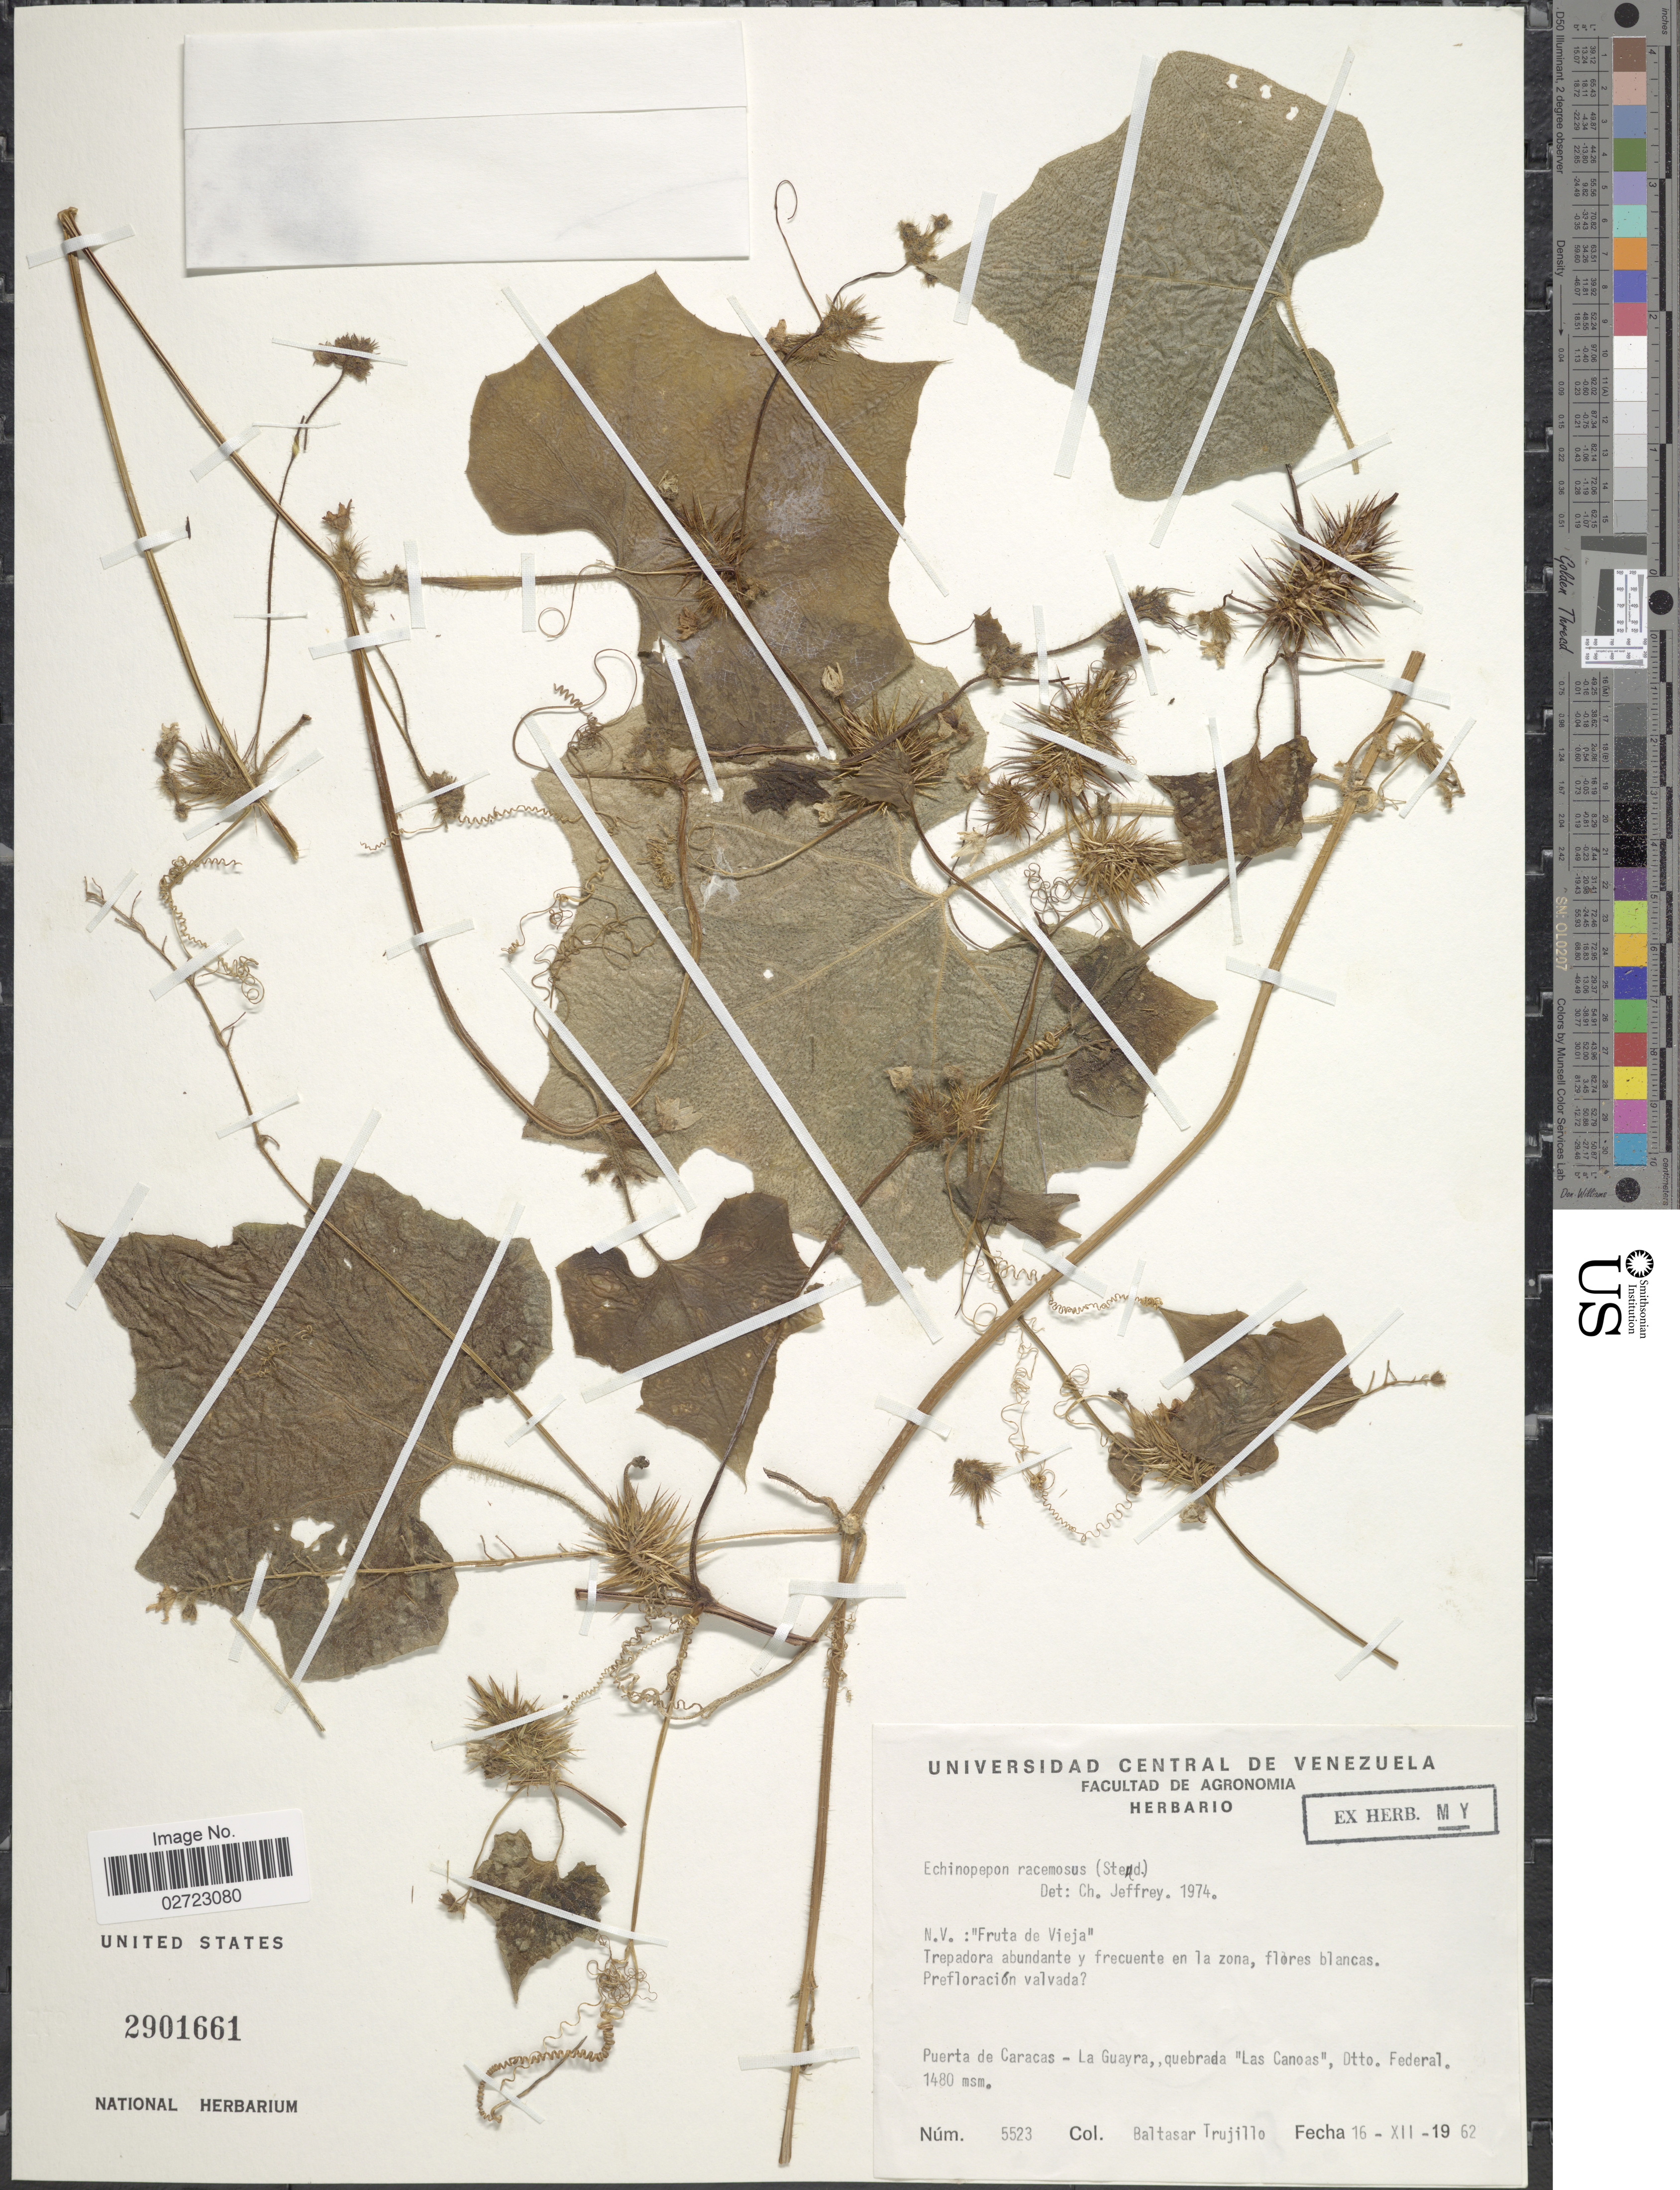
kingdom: Plantae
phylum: Tracheophyta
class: Magnoliopsida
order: Cucurbitales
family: Cucurbitaceae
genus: Echinopepon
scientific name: Echinopepon racemosus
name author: (Steud.) C. Jeffrey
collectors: B. Trujillo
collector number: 5523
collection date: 1962-12-16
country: Venezuela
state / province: Distrito Federal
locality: Puerta de Caracas-La Guayra, quebrada "Las Canoas".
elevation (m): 1480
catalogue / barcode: US 2901661